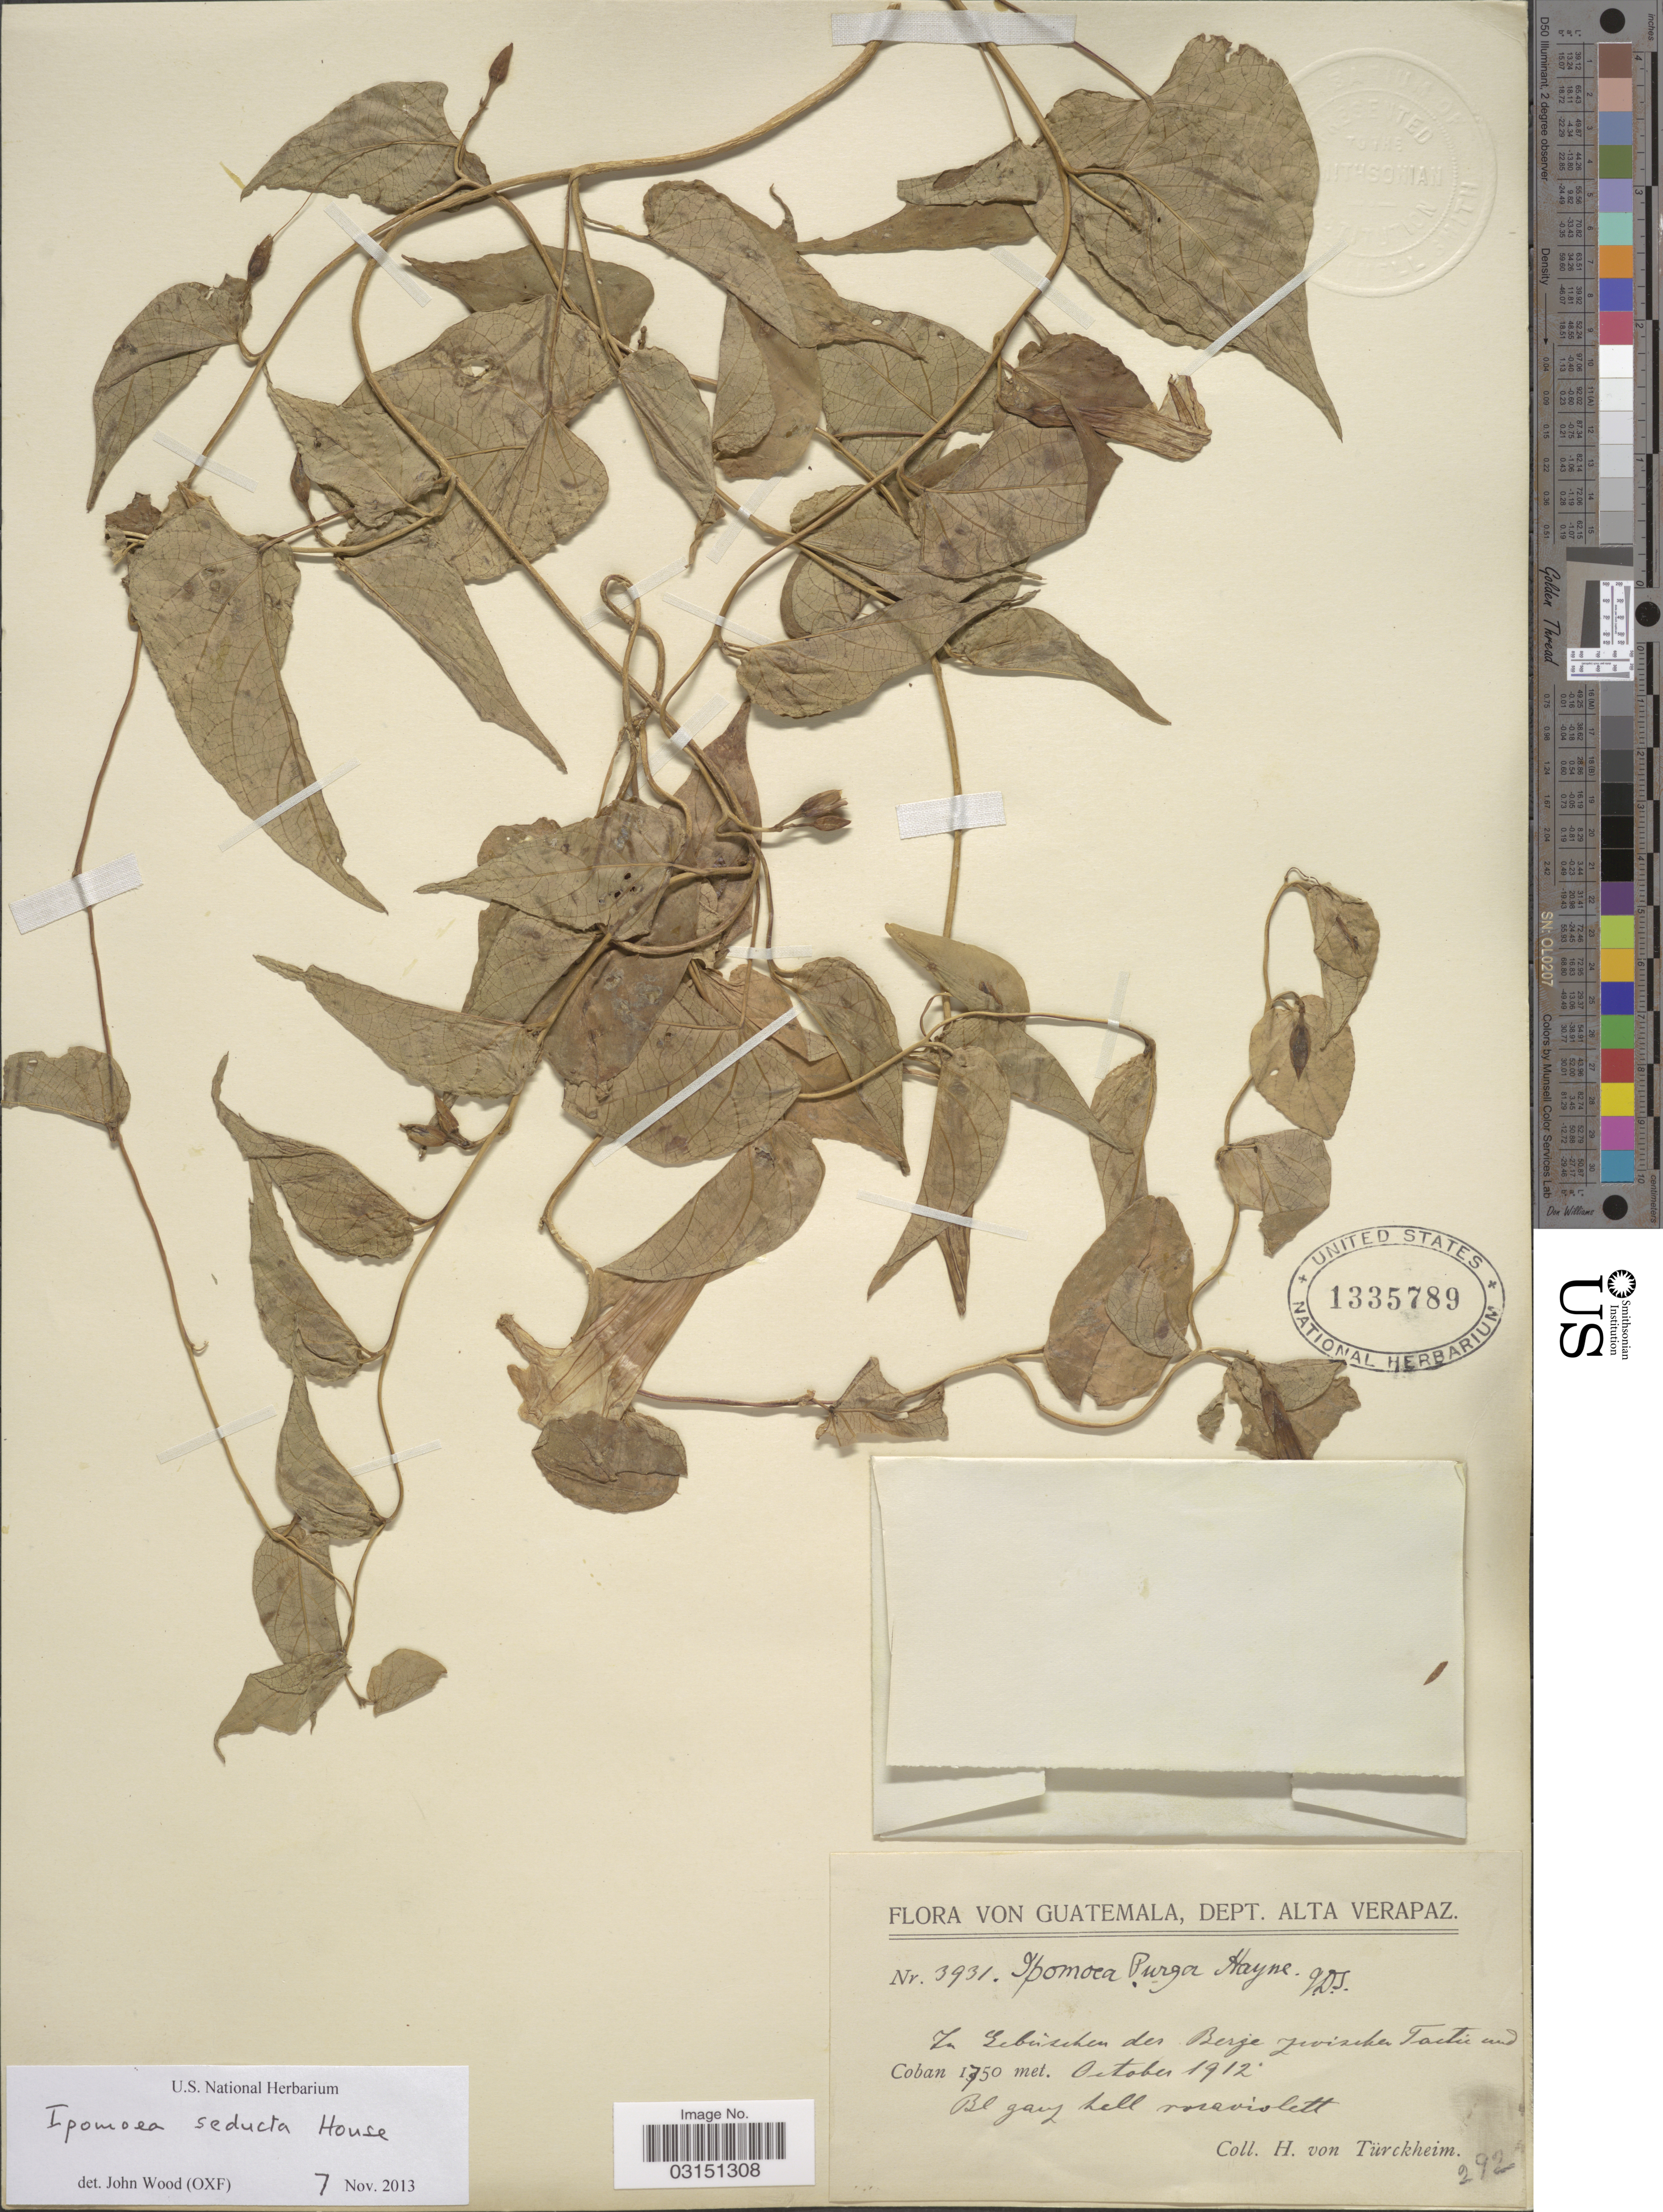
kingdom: Plantae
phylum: Tracheophyta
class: Magnoliopsida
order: Solanales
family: Convolvulaceae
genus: Ipomoea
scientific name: Ipomoea seducta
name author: House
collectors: H. von Türckheim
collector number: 3931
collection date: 1912-10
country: Guatemala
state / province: Alta Verapaz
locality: Dept. Alta Verapaz. Tactic und Coban.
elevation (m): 1750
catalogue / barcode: US 1335789